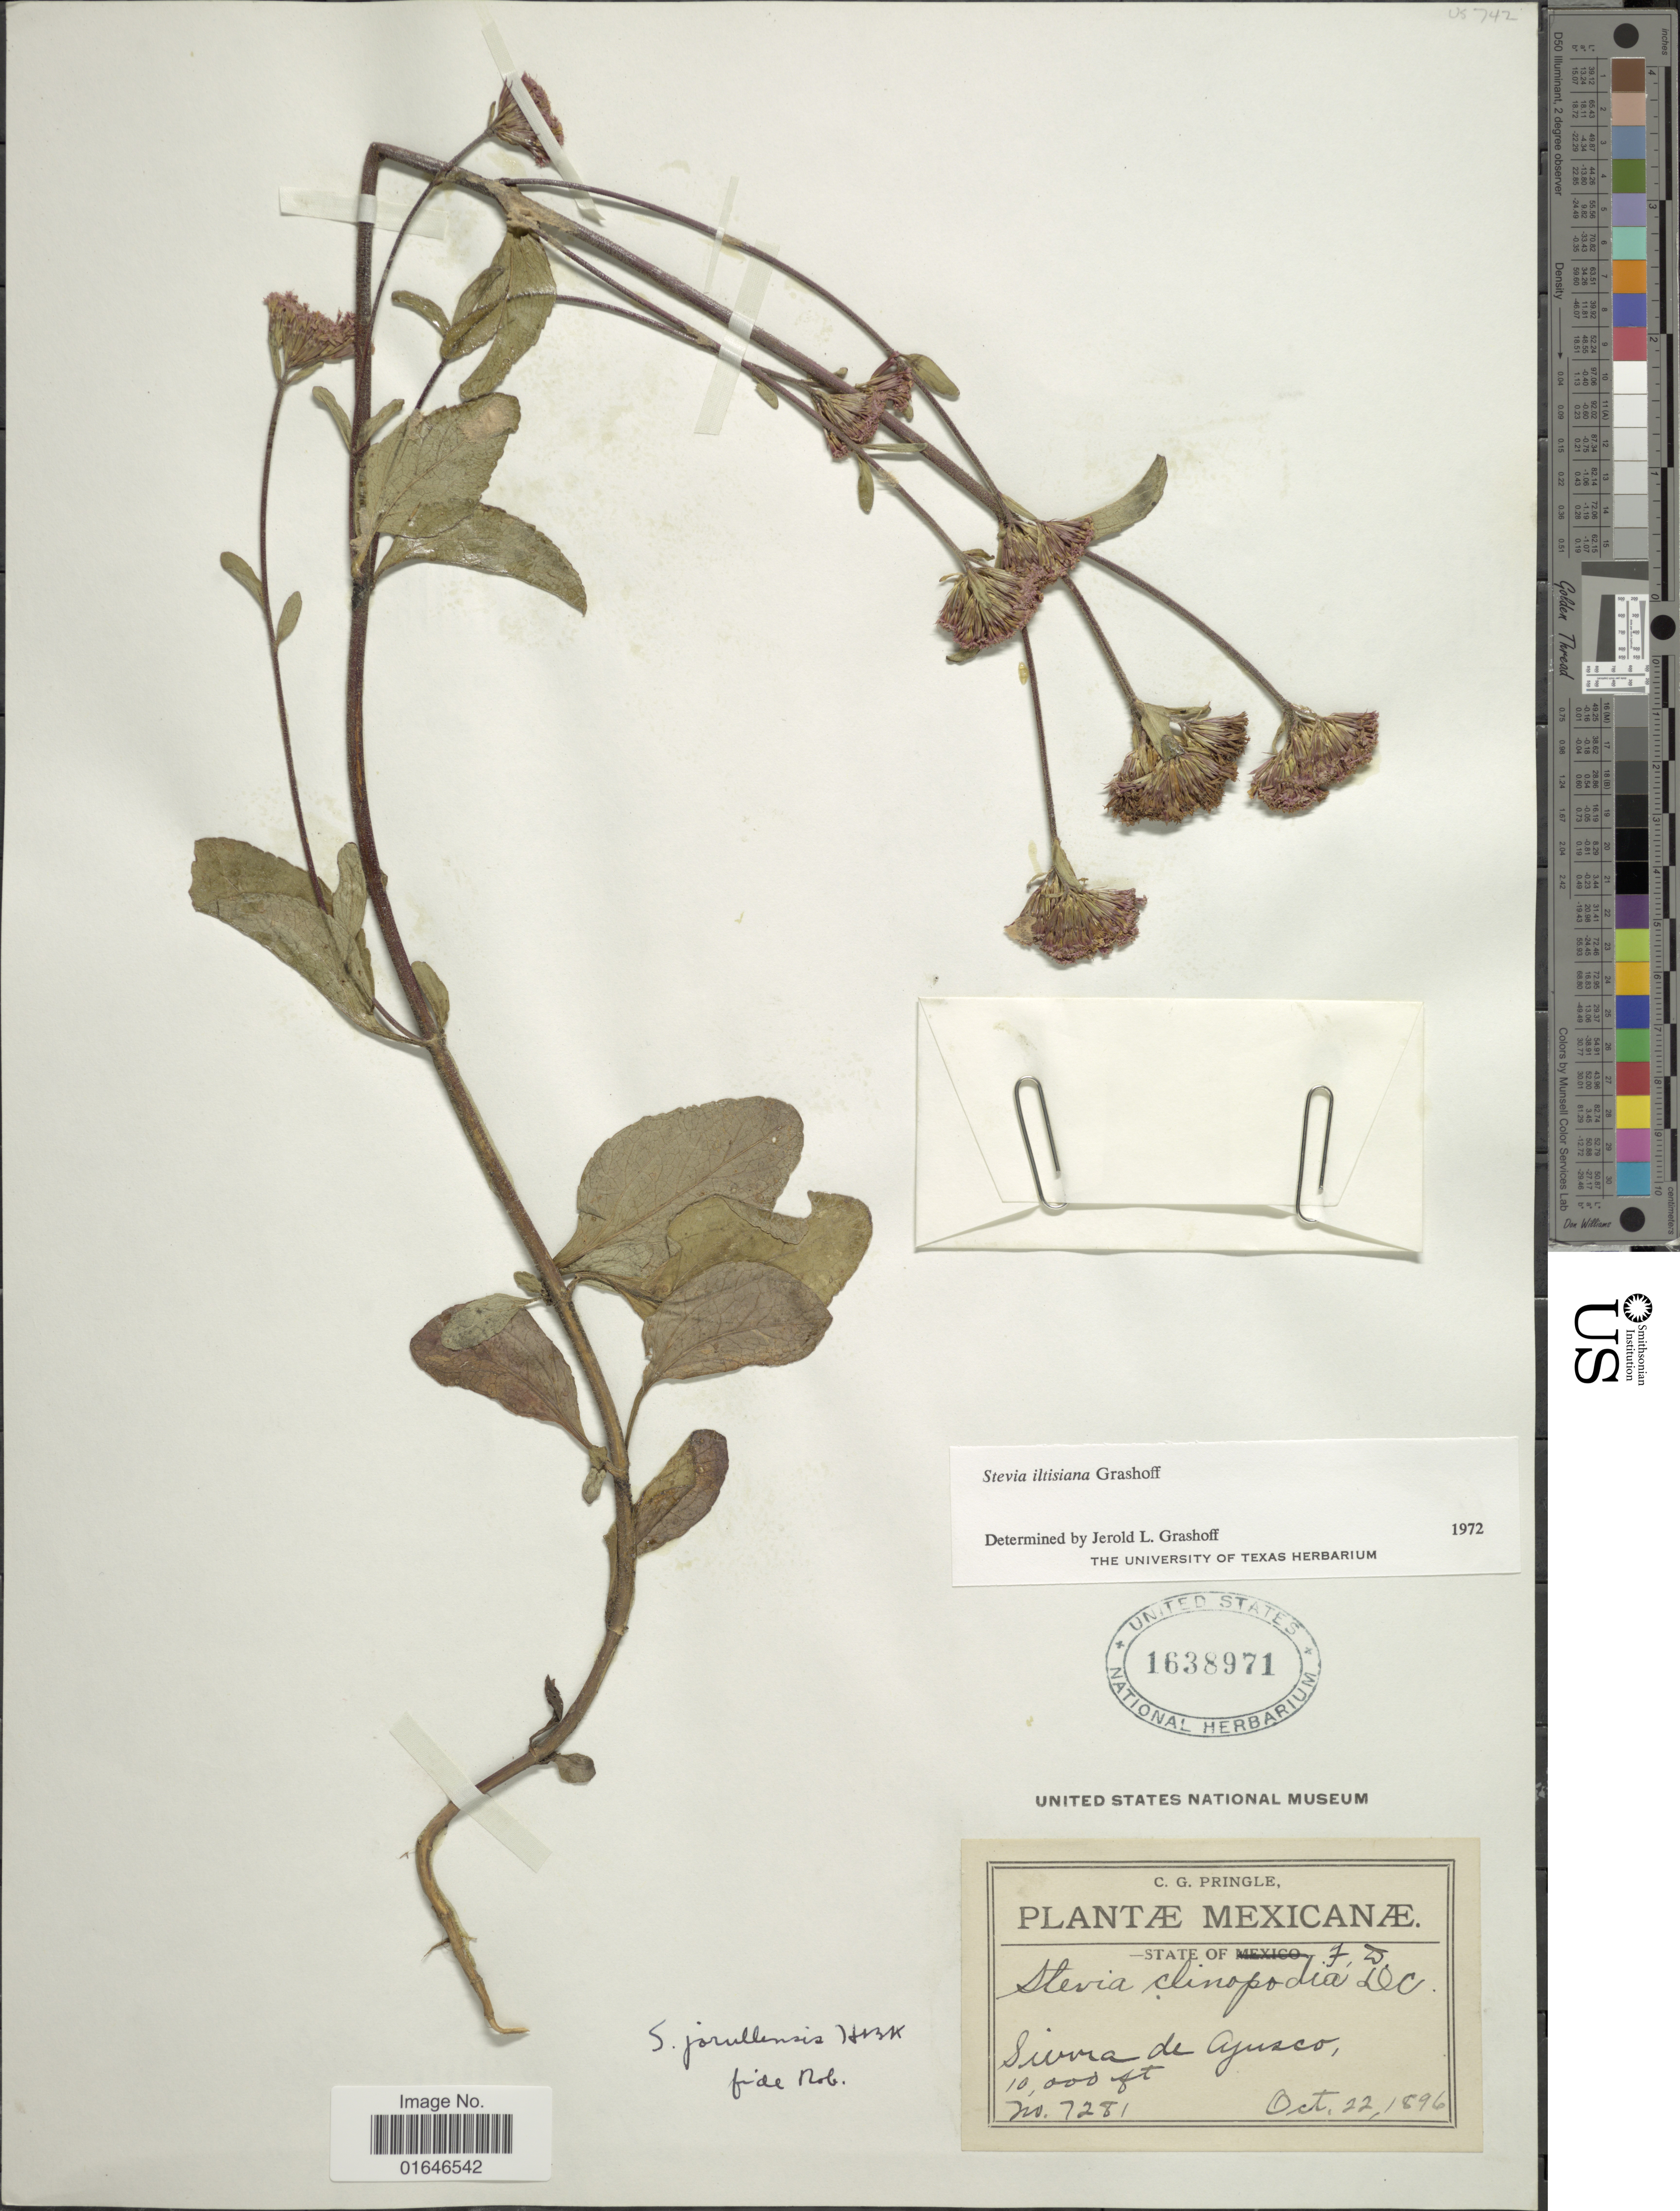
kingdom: Plantae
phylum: Tracheophyta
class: Magnoliopsida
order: Asterales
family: Asteraceae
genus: Stevia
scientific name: Stevia iltisia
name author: Grashoff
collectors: C. G. Pringle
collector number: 7281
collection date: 1896-10-22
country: Mexico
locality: State of J.D. Sierra de Ajusco.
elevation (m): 3048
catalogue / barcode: US 1638971